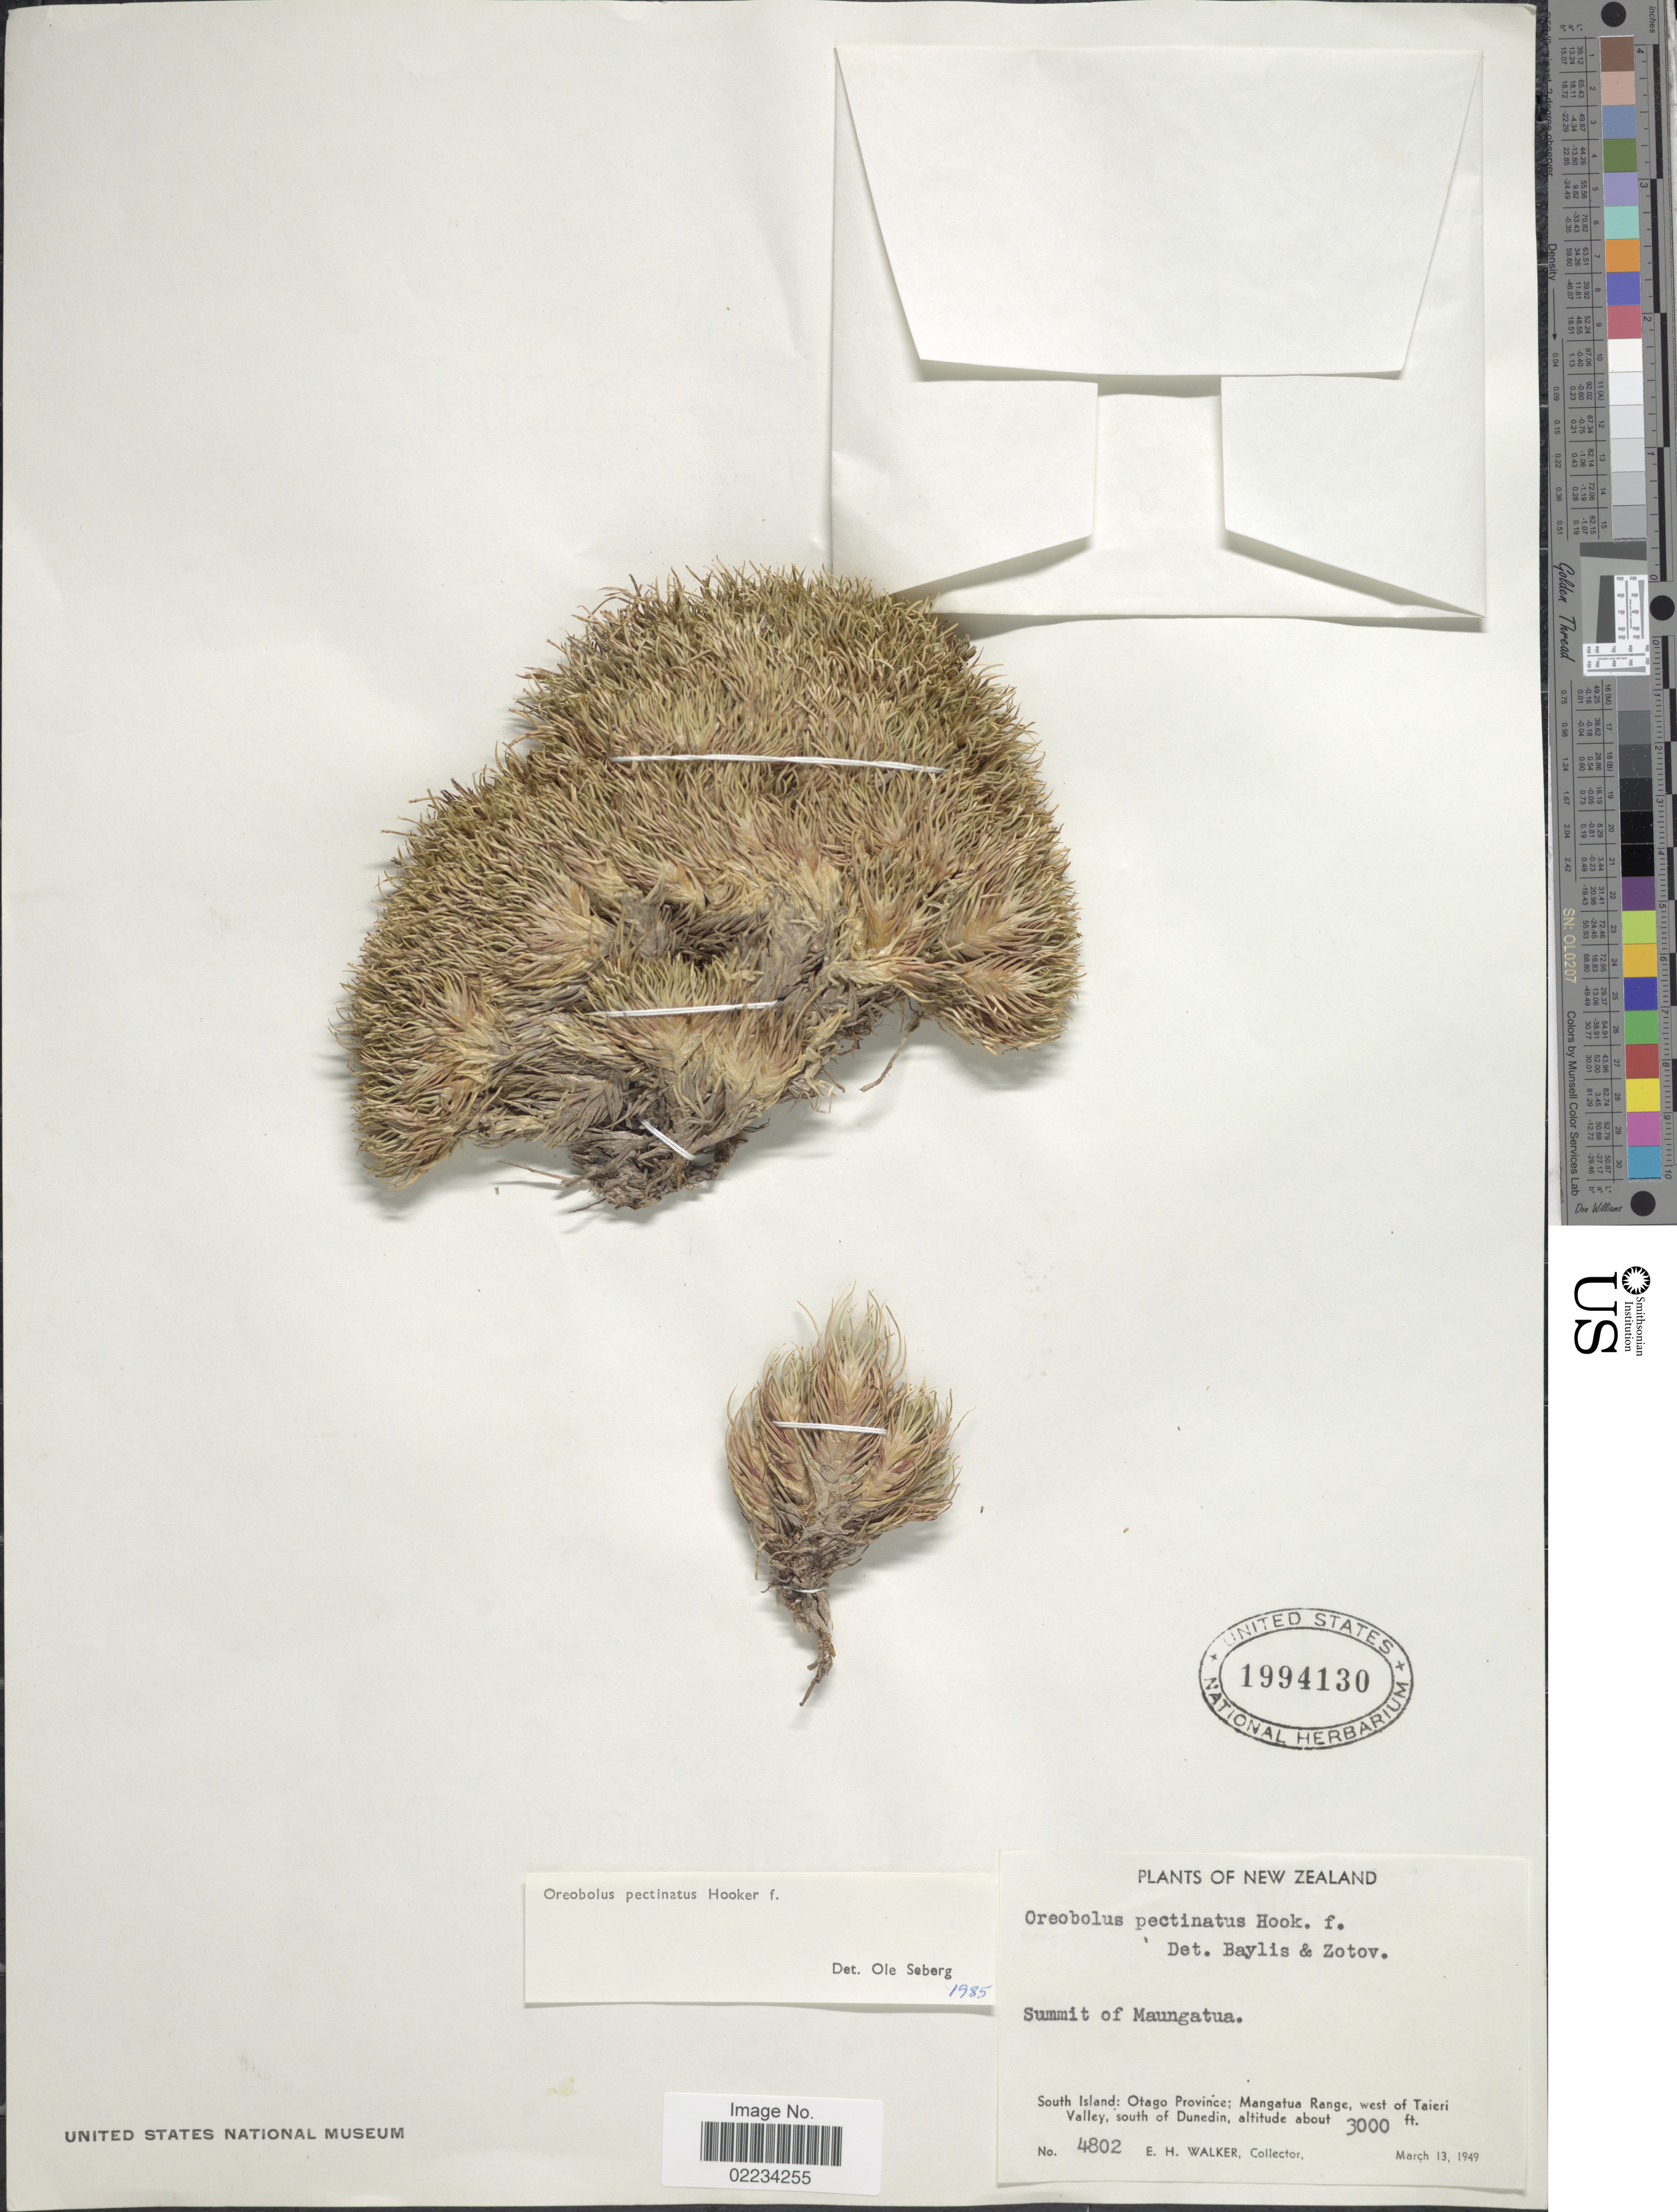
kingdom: Plantae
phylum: Tracheophyta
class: Liliopsida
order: Poales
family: Cyperaceae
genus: Oreobolus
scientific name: Oreobolus pectinatus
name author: Hook. f.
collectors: E. H. Walker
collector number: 4802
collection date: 1949-03-13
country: New Zealand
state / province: Otago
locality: Summit of Maungatua, South Island: Mangatua Range, west of Taieri Valley, south of Dunedin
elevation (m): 914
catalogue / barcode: US 1994130